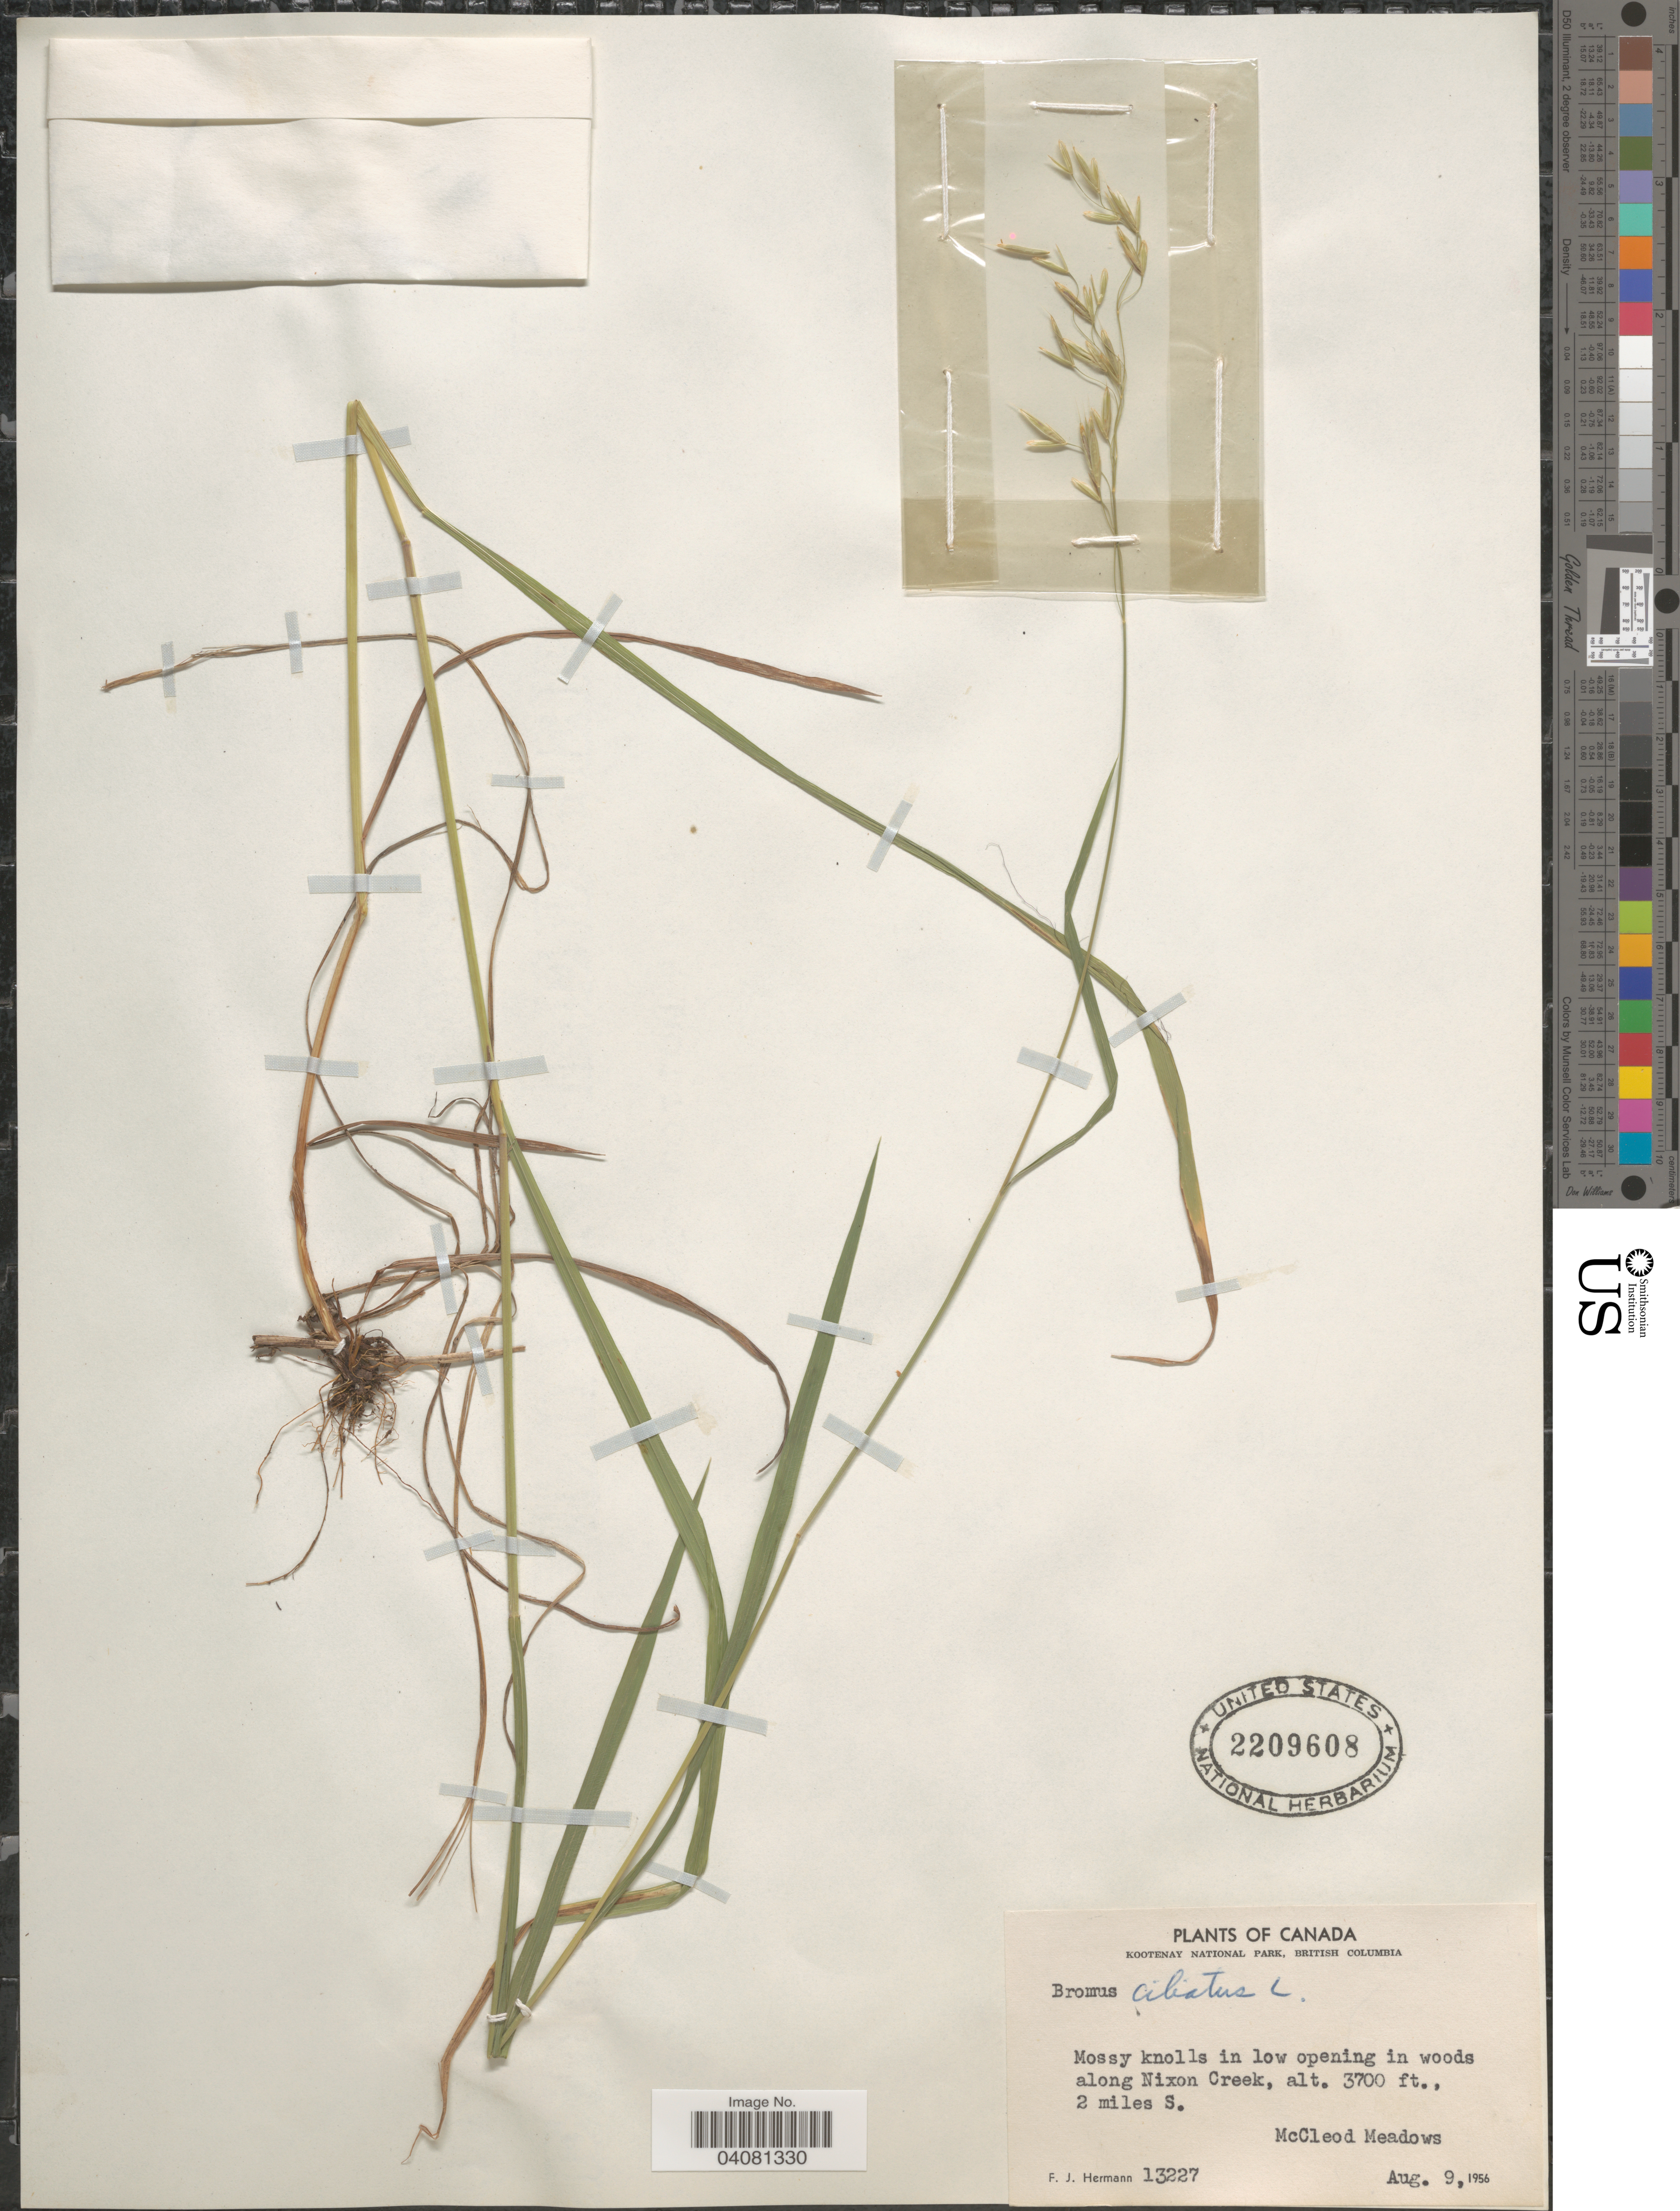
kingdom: Plantae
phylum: Tracheophyta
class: Liliopsida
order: Poales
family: Poaceae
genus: Bromus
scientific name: Bromus ciliatus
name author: L.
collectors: F. J. Hermann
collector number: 13227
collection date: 1956-08-09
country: Canada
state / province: British Columbia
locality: Kootenay National Park. Mossy knolls in low opening in woods along Nixon Creek, 2 miles S. McCleod Meadows.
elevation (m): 1128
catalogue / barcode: US 2209608